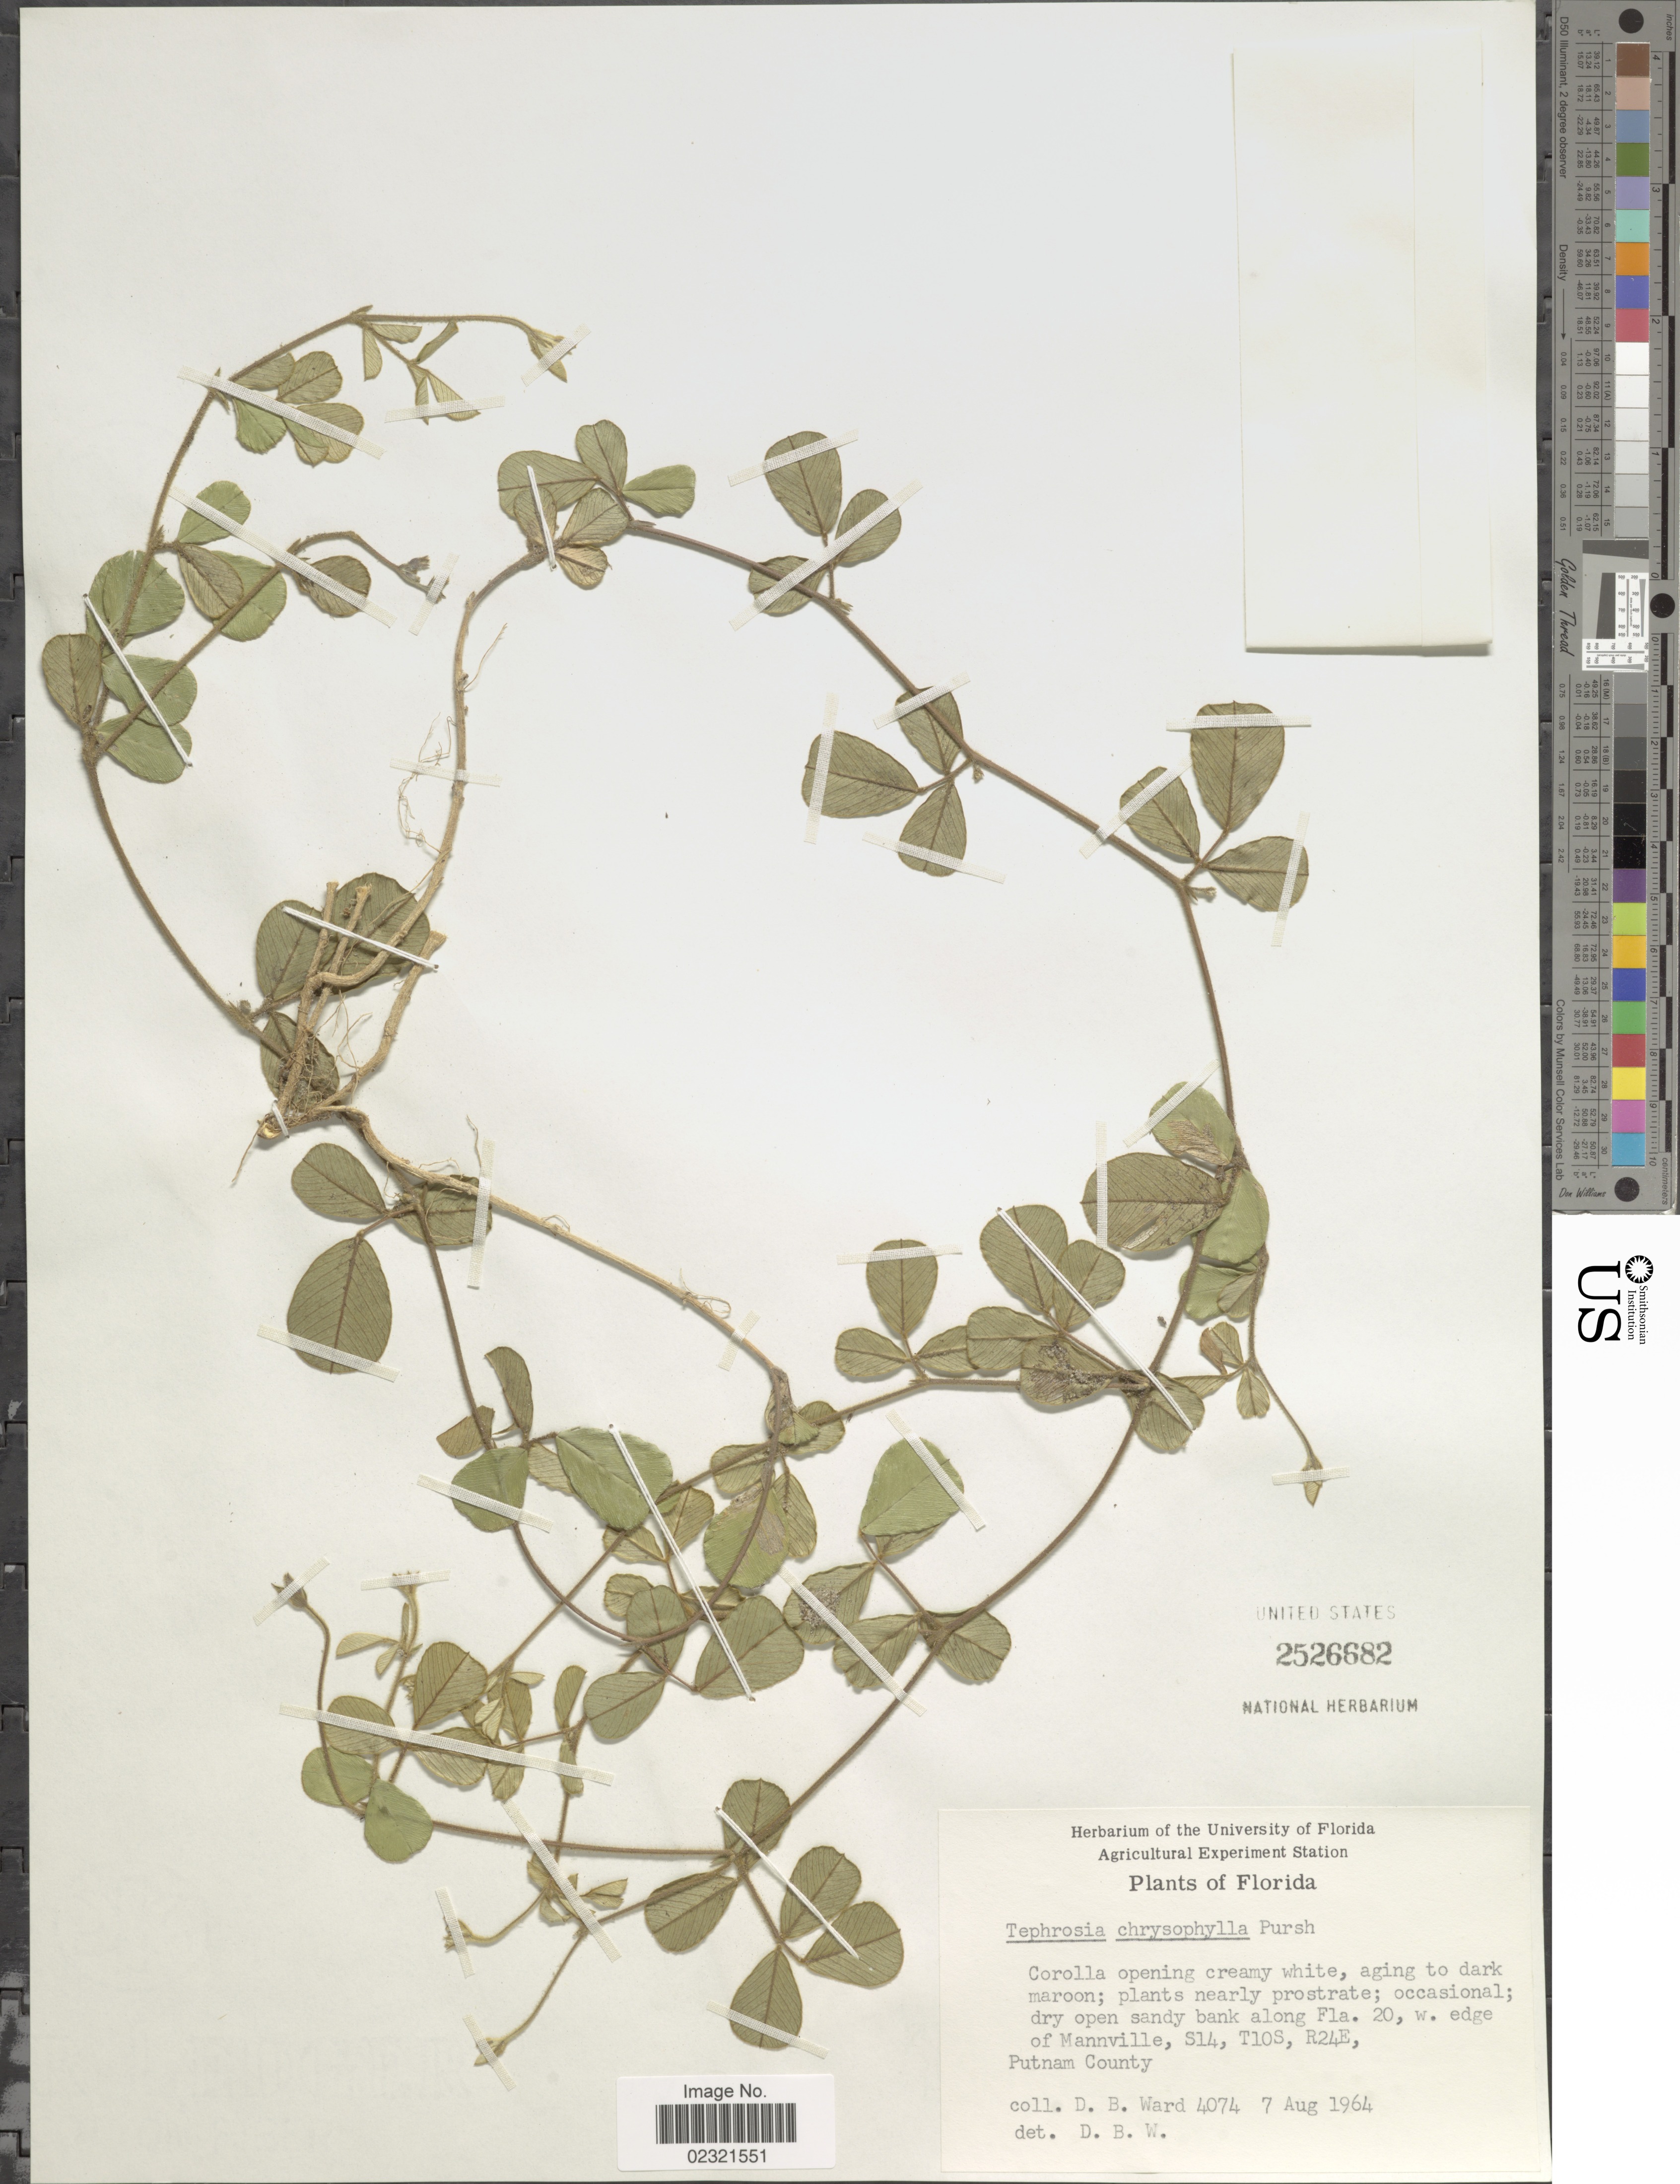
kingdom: Plantae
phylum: Tracheophyta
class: Magnoliopsida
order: Fabales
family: Fabaceae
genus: Tephrosia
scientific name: Tephrosia chrysophylla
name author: Pursh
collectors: D. B. Ward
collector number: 4074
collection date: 1964-08-07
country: United States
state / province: Florida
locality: Dry open sandy bank along Fla. 20, w. edge of Mannville, S14, T10S, R24E, Putnam County.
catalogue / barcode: US 2526682